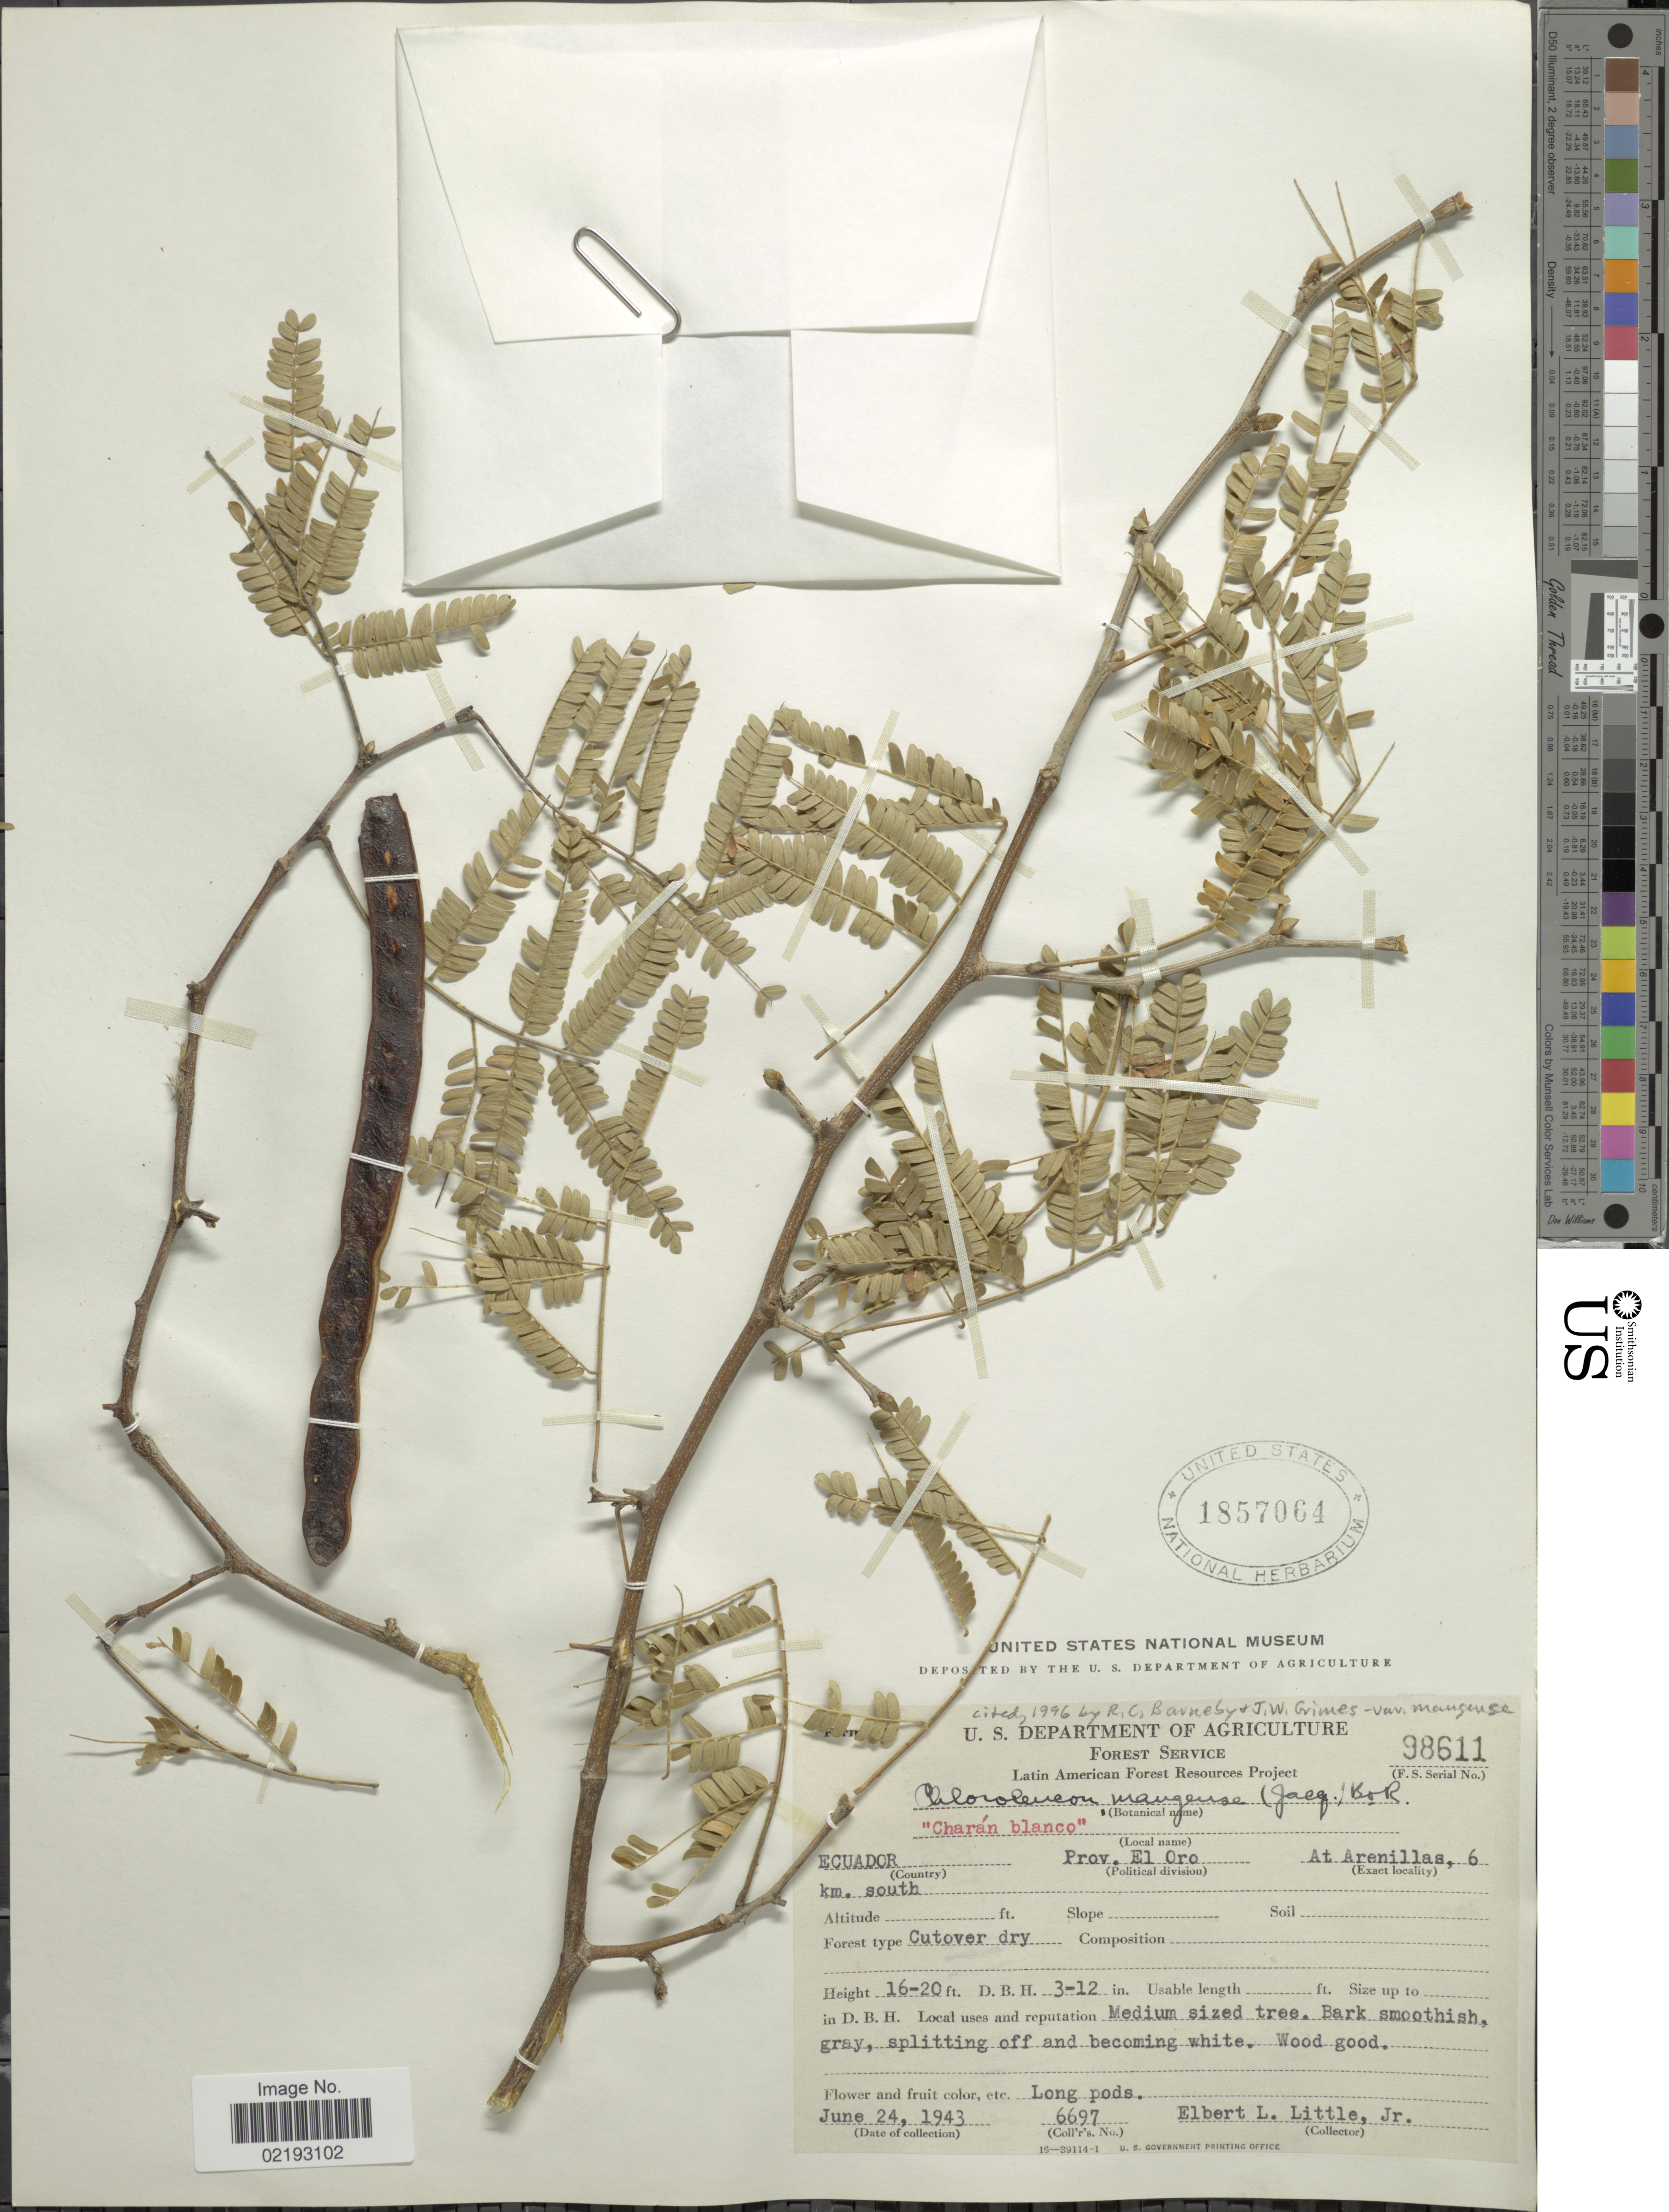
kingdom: Plantae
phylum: Tracheophyta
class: Magnoliopsida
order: Fabales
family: Fabaceae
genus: Chloroleucon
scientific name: Chloroleucon mangense var. mangense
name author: (Jacq.) Britton & Rose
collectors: E. L. Little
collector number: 6697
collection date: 1943-06-24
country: Ecuador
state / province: El Oro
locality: Arenillas, 6 km south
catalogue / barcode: US 1857064